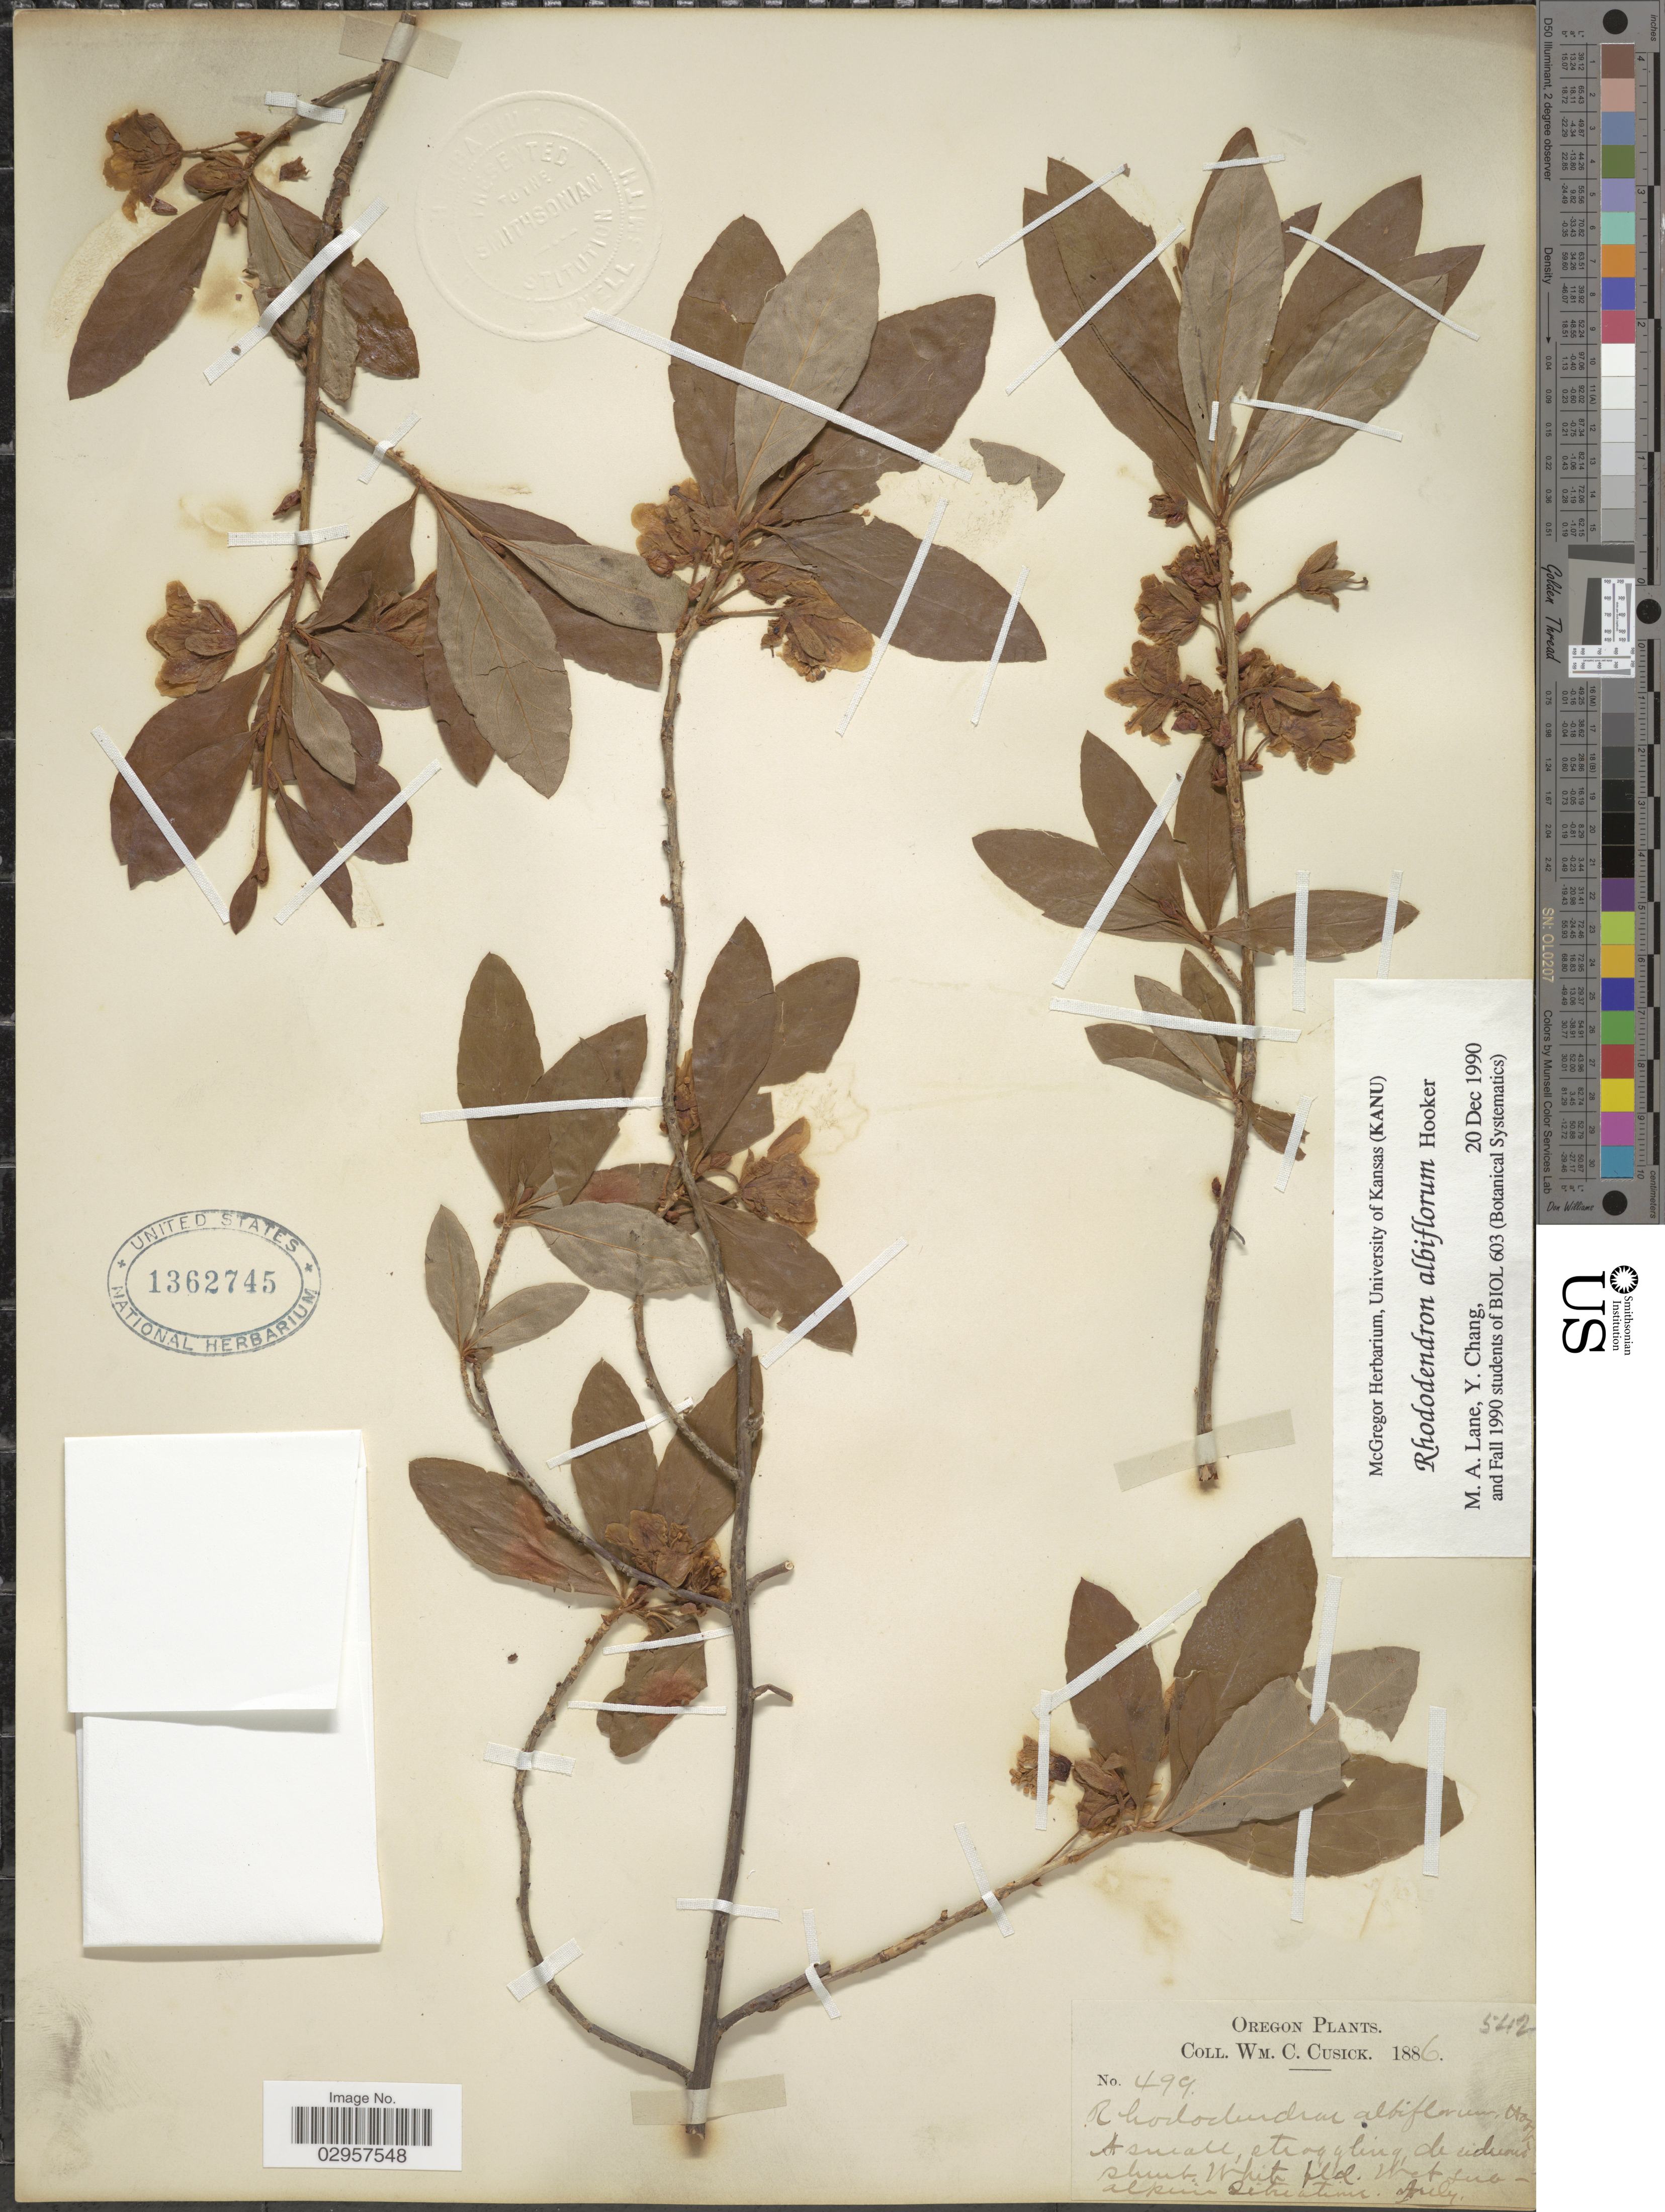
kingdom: Plantae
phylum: Tracheophyta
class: Magnoliopsida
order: Ericales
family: Ericaceae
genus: Rhododendron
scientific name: Rhododendron albiflorum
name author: Hook.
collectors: W. C. Cusick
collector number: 499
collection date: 1886-07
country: United States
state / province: Oregon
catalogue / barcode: US 1362745